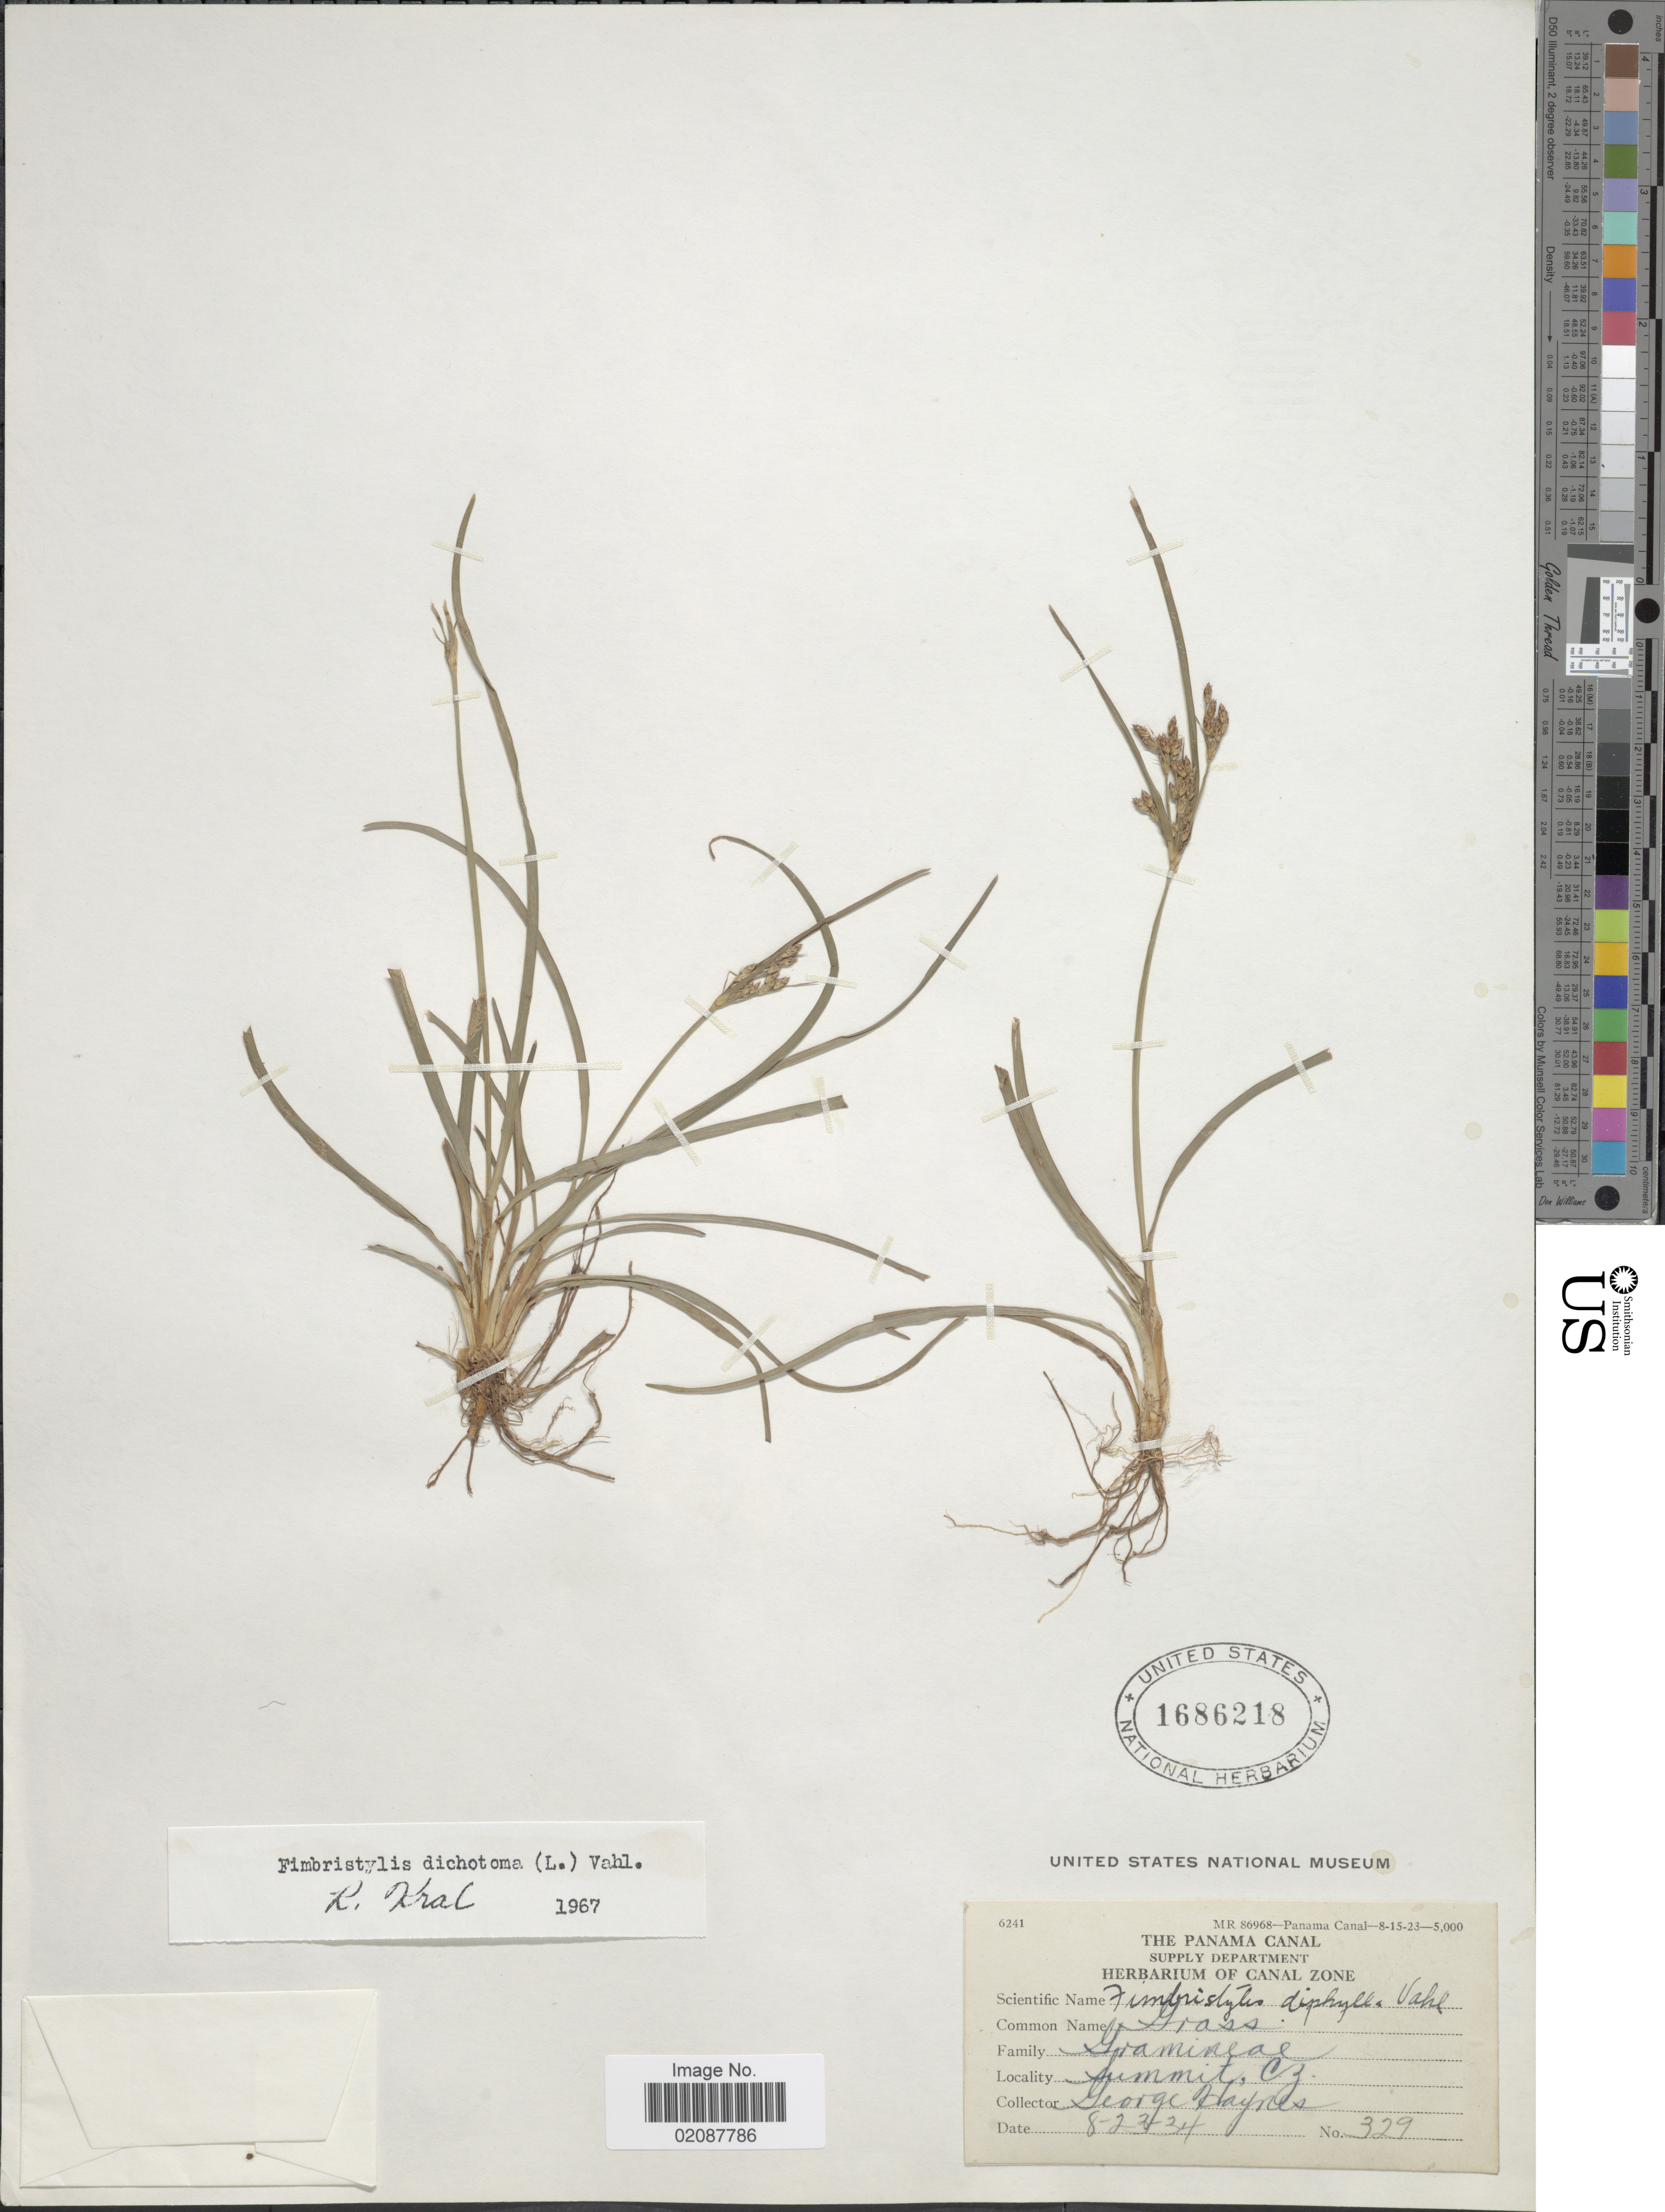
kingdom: Plantae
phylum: Tracheophyta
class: Liliopsida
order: Poales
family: Cyperaceae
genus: Fimbristylis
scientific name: Fimbristylis dichotoma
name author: (L.) Vahl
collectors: G. Haynes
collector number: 329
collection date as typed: Transcribed d/m/y: 23/8/34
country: Panama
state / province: Colón / Panamá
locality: Panama Canal, Summit, CZ.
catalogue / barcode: US 1686218